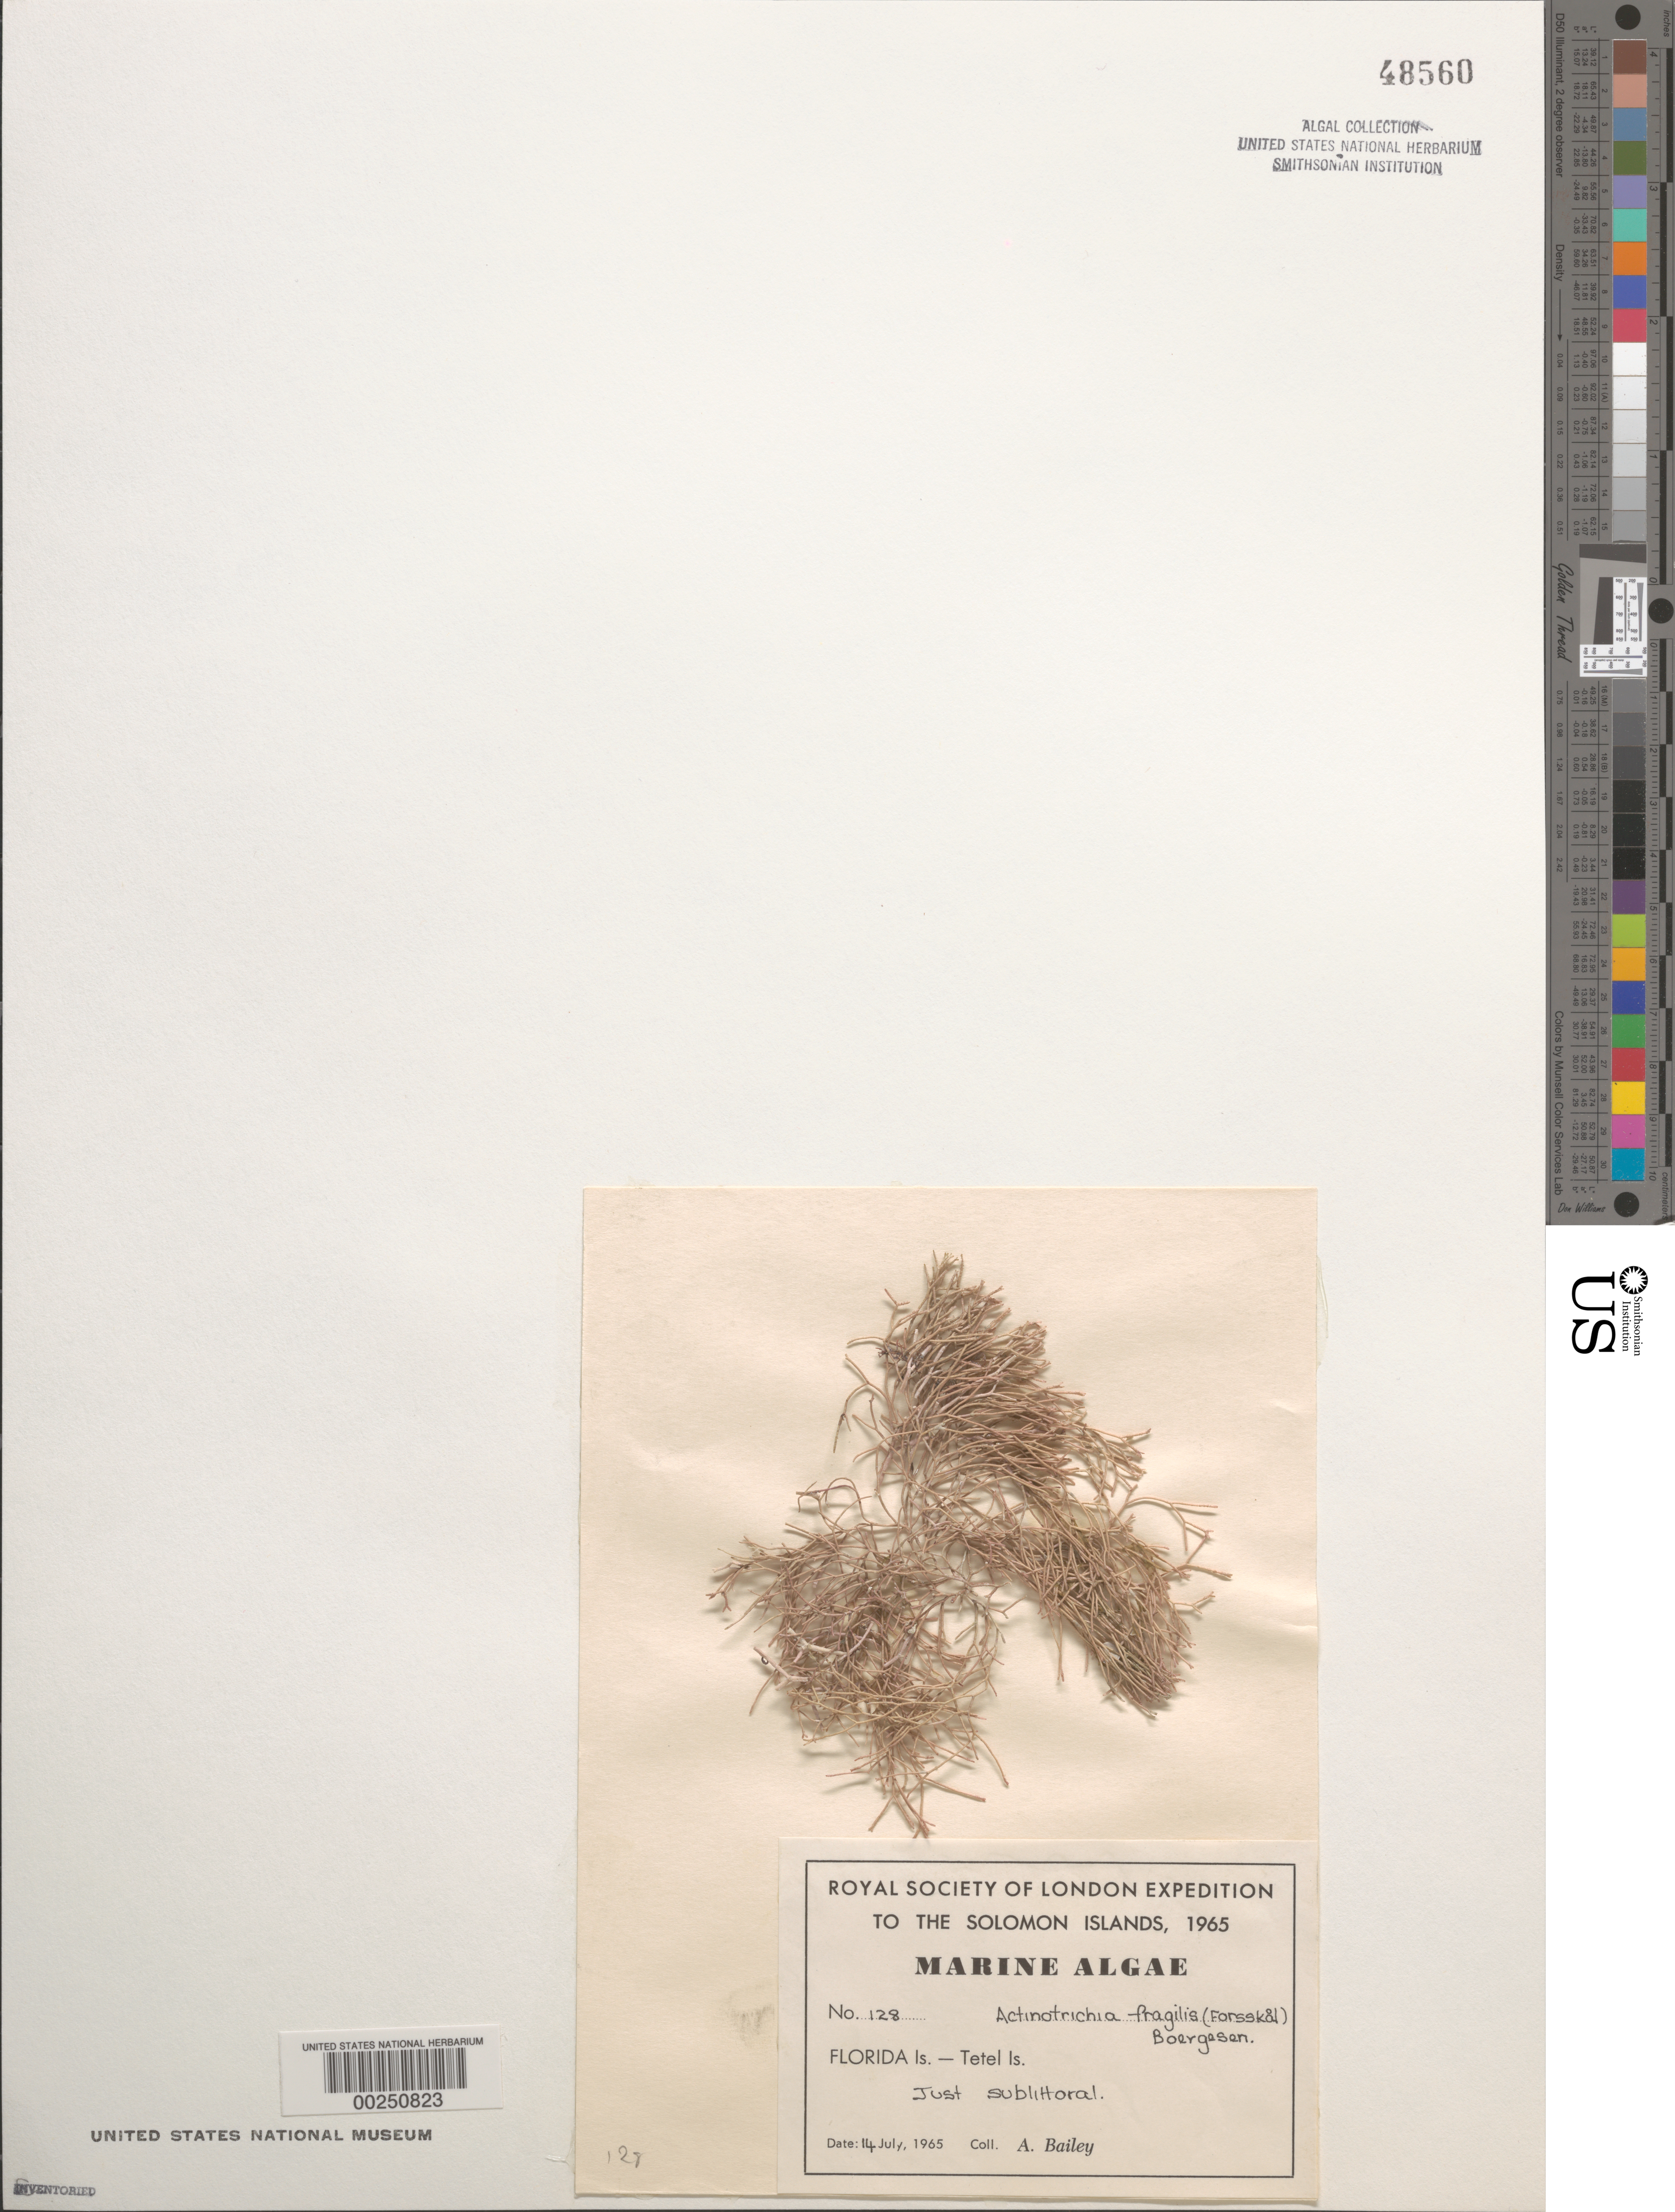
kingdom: Plantae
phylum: Rhodophyta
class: Florideophyceae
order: Nemaliales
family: Galaxauraceae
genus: Actinotrichia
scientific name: Actinotrichia fragilis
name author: (Forssk.) Børgesen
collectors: A. Bailey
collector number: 128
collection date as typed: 14 Jul 1965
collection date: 1965-07-14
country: Solomon Islands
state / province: Central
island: Tete [Tetel]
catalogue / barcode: US 48560